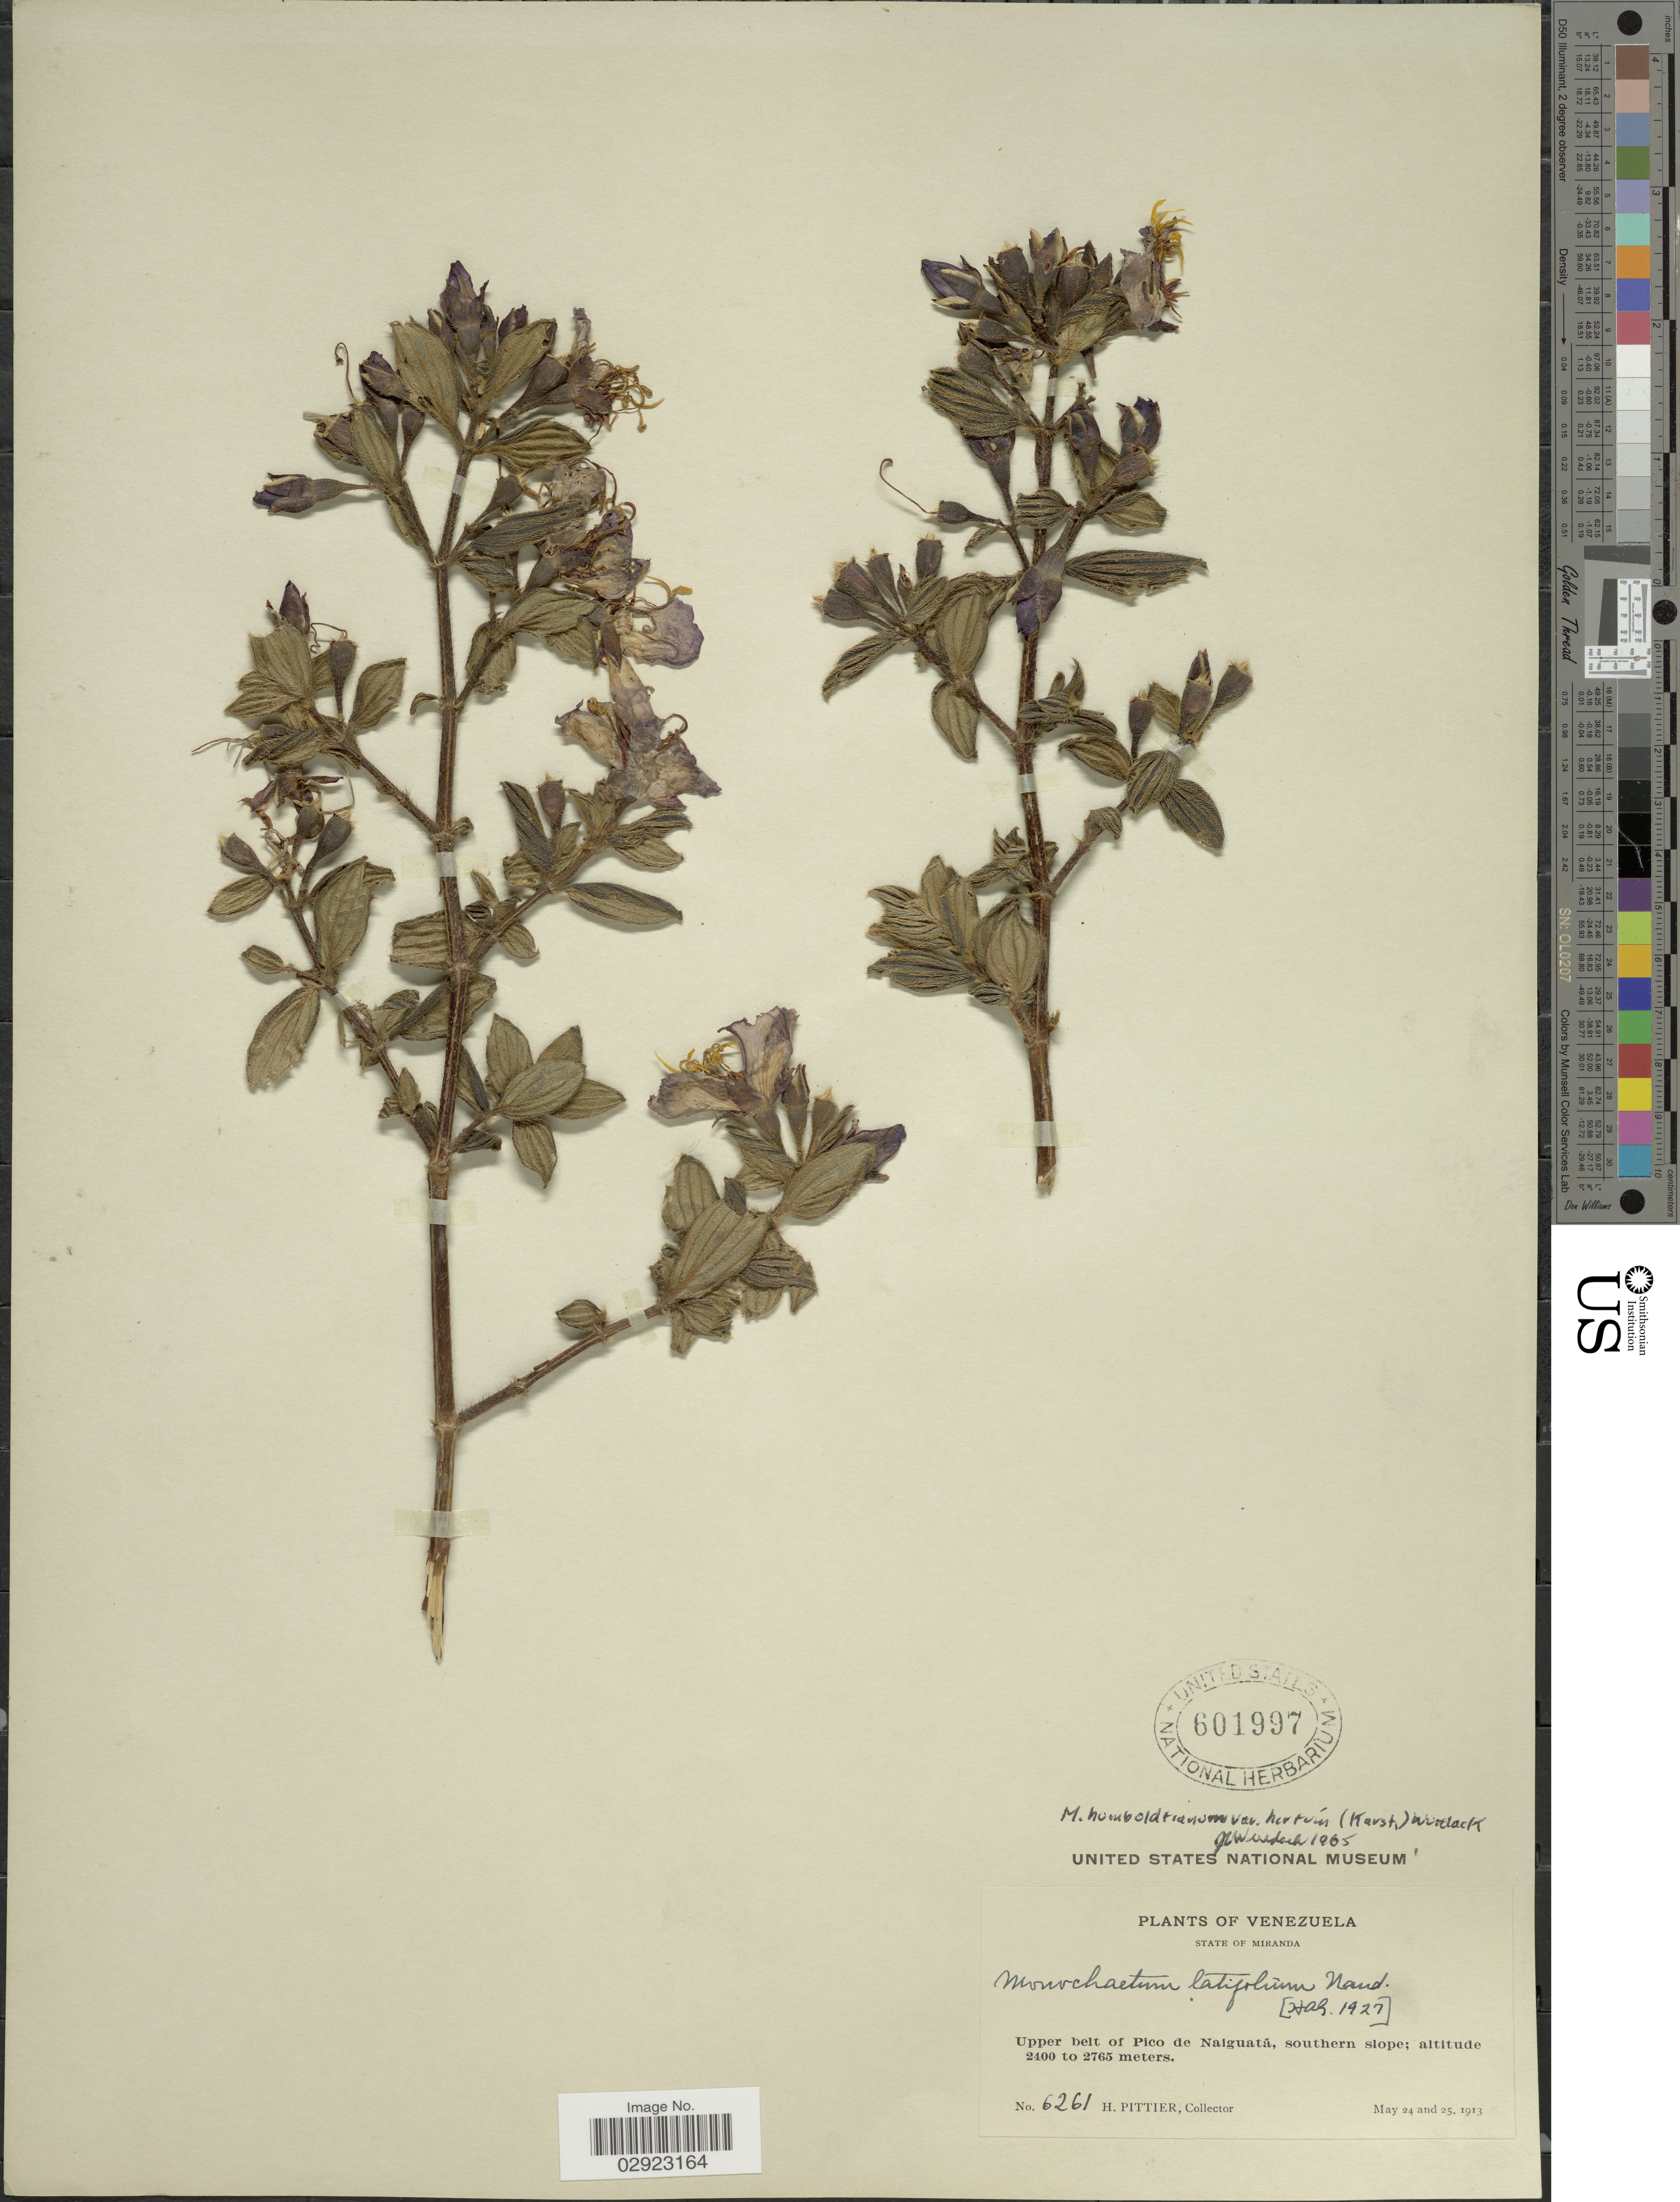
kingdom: Plantae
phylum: Tracheophyta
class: Magnoliopsida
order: Myrtales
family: Melastomataceae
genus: Monochaetum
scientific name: Monochaetum humboldtianum var. hirtum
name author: Wurdack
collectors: H. F. Pittier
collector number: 6261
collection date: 1913-05-24/1913-05-25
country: Venezuela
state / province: Miranda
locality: Upper belt of Pico de Naiguatá, southern slope.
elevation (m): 2400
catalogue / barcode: US 601997